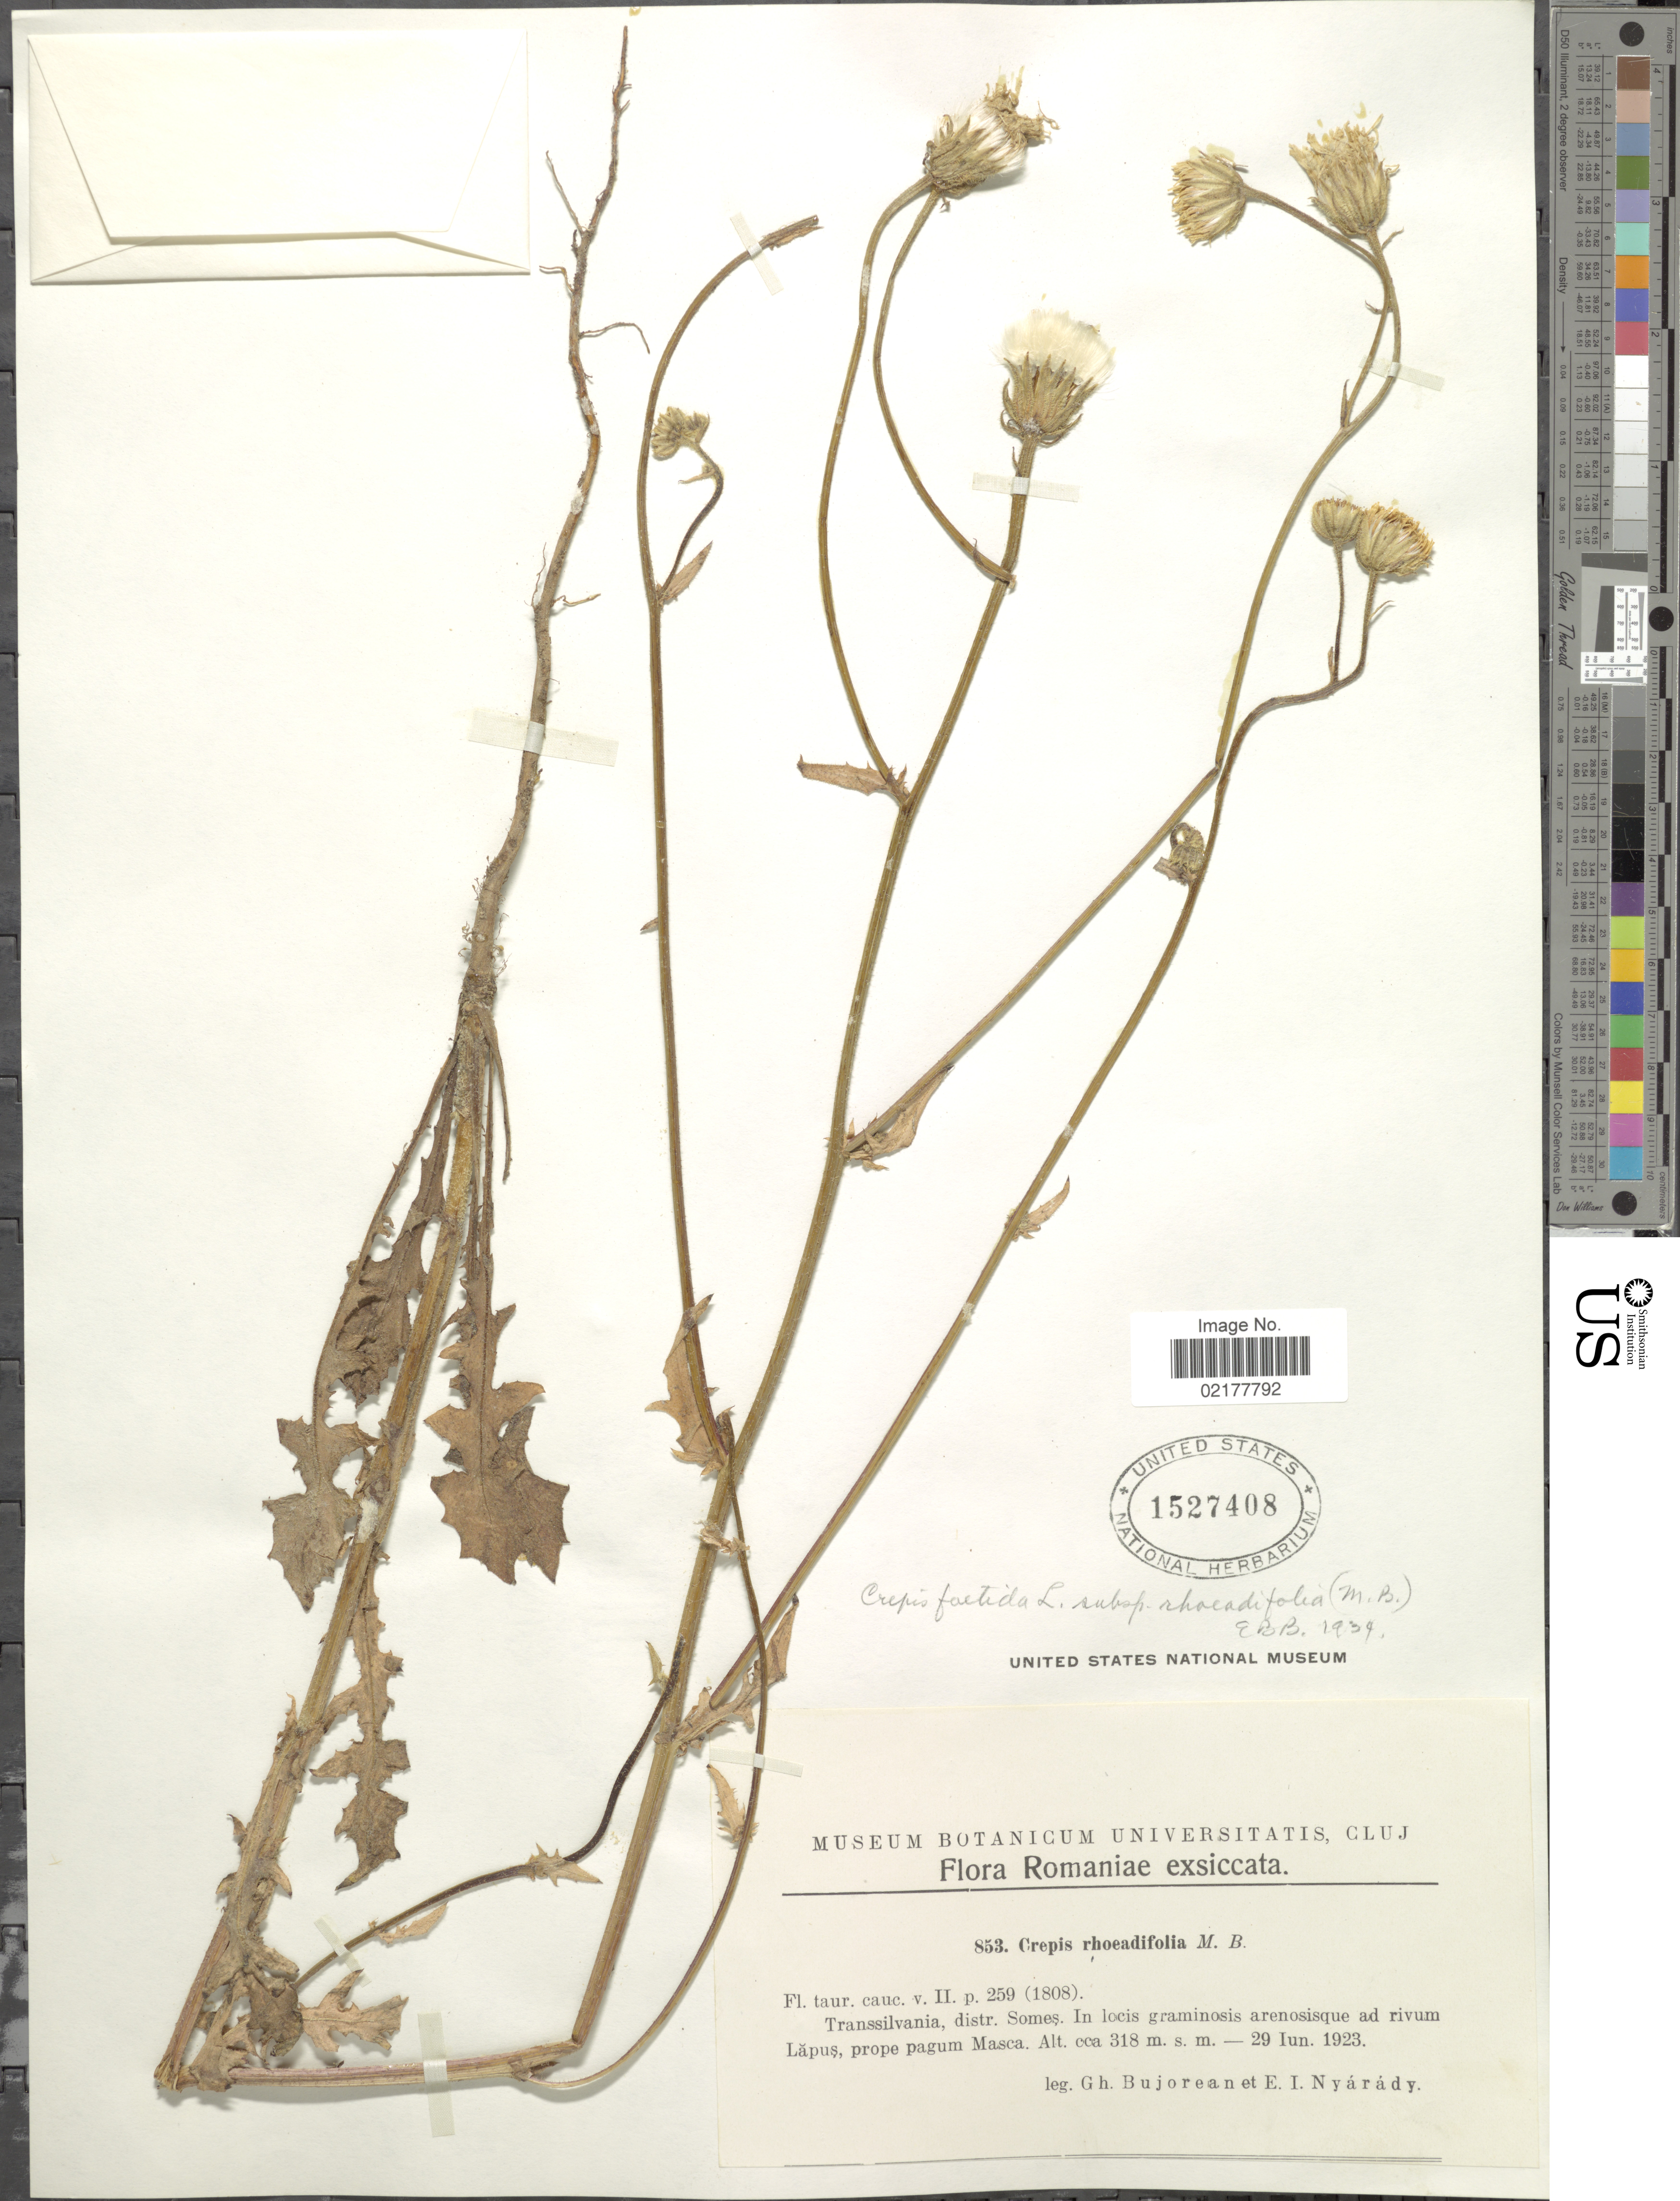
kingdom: Plantae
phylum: Tracheophyta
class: Magnoliopsida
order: Asterales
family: Asteraceae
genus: Crepis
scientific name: Crepis foetida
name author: L.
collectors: G. Bujorean & E. Nyárády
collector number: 853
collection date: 1923-06-29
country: Romania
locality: Transsilvania, distr. Somes. In locis graminosis arenosque ad rivum Lapus, prope pagum Masca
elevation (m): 318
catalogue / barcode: US 1527408